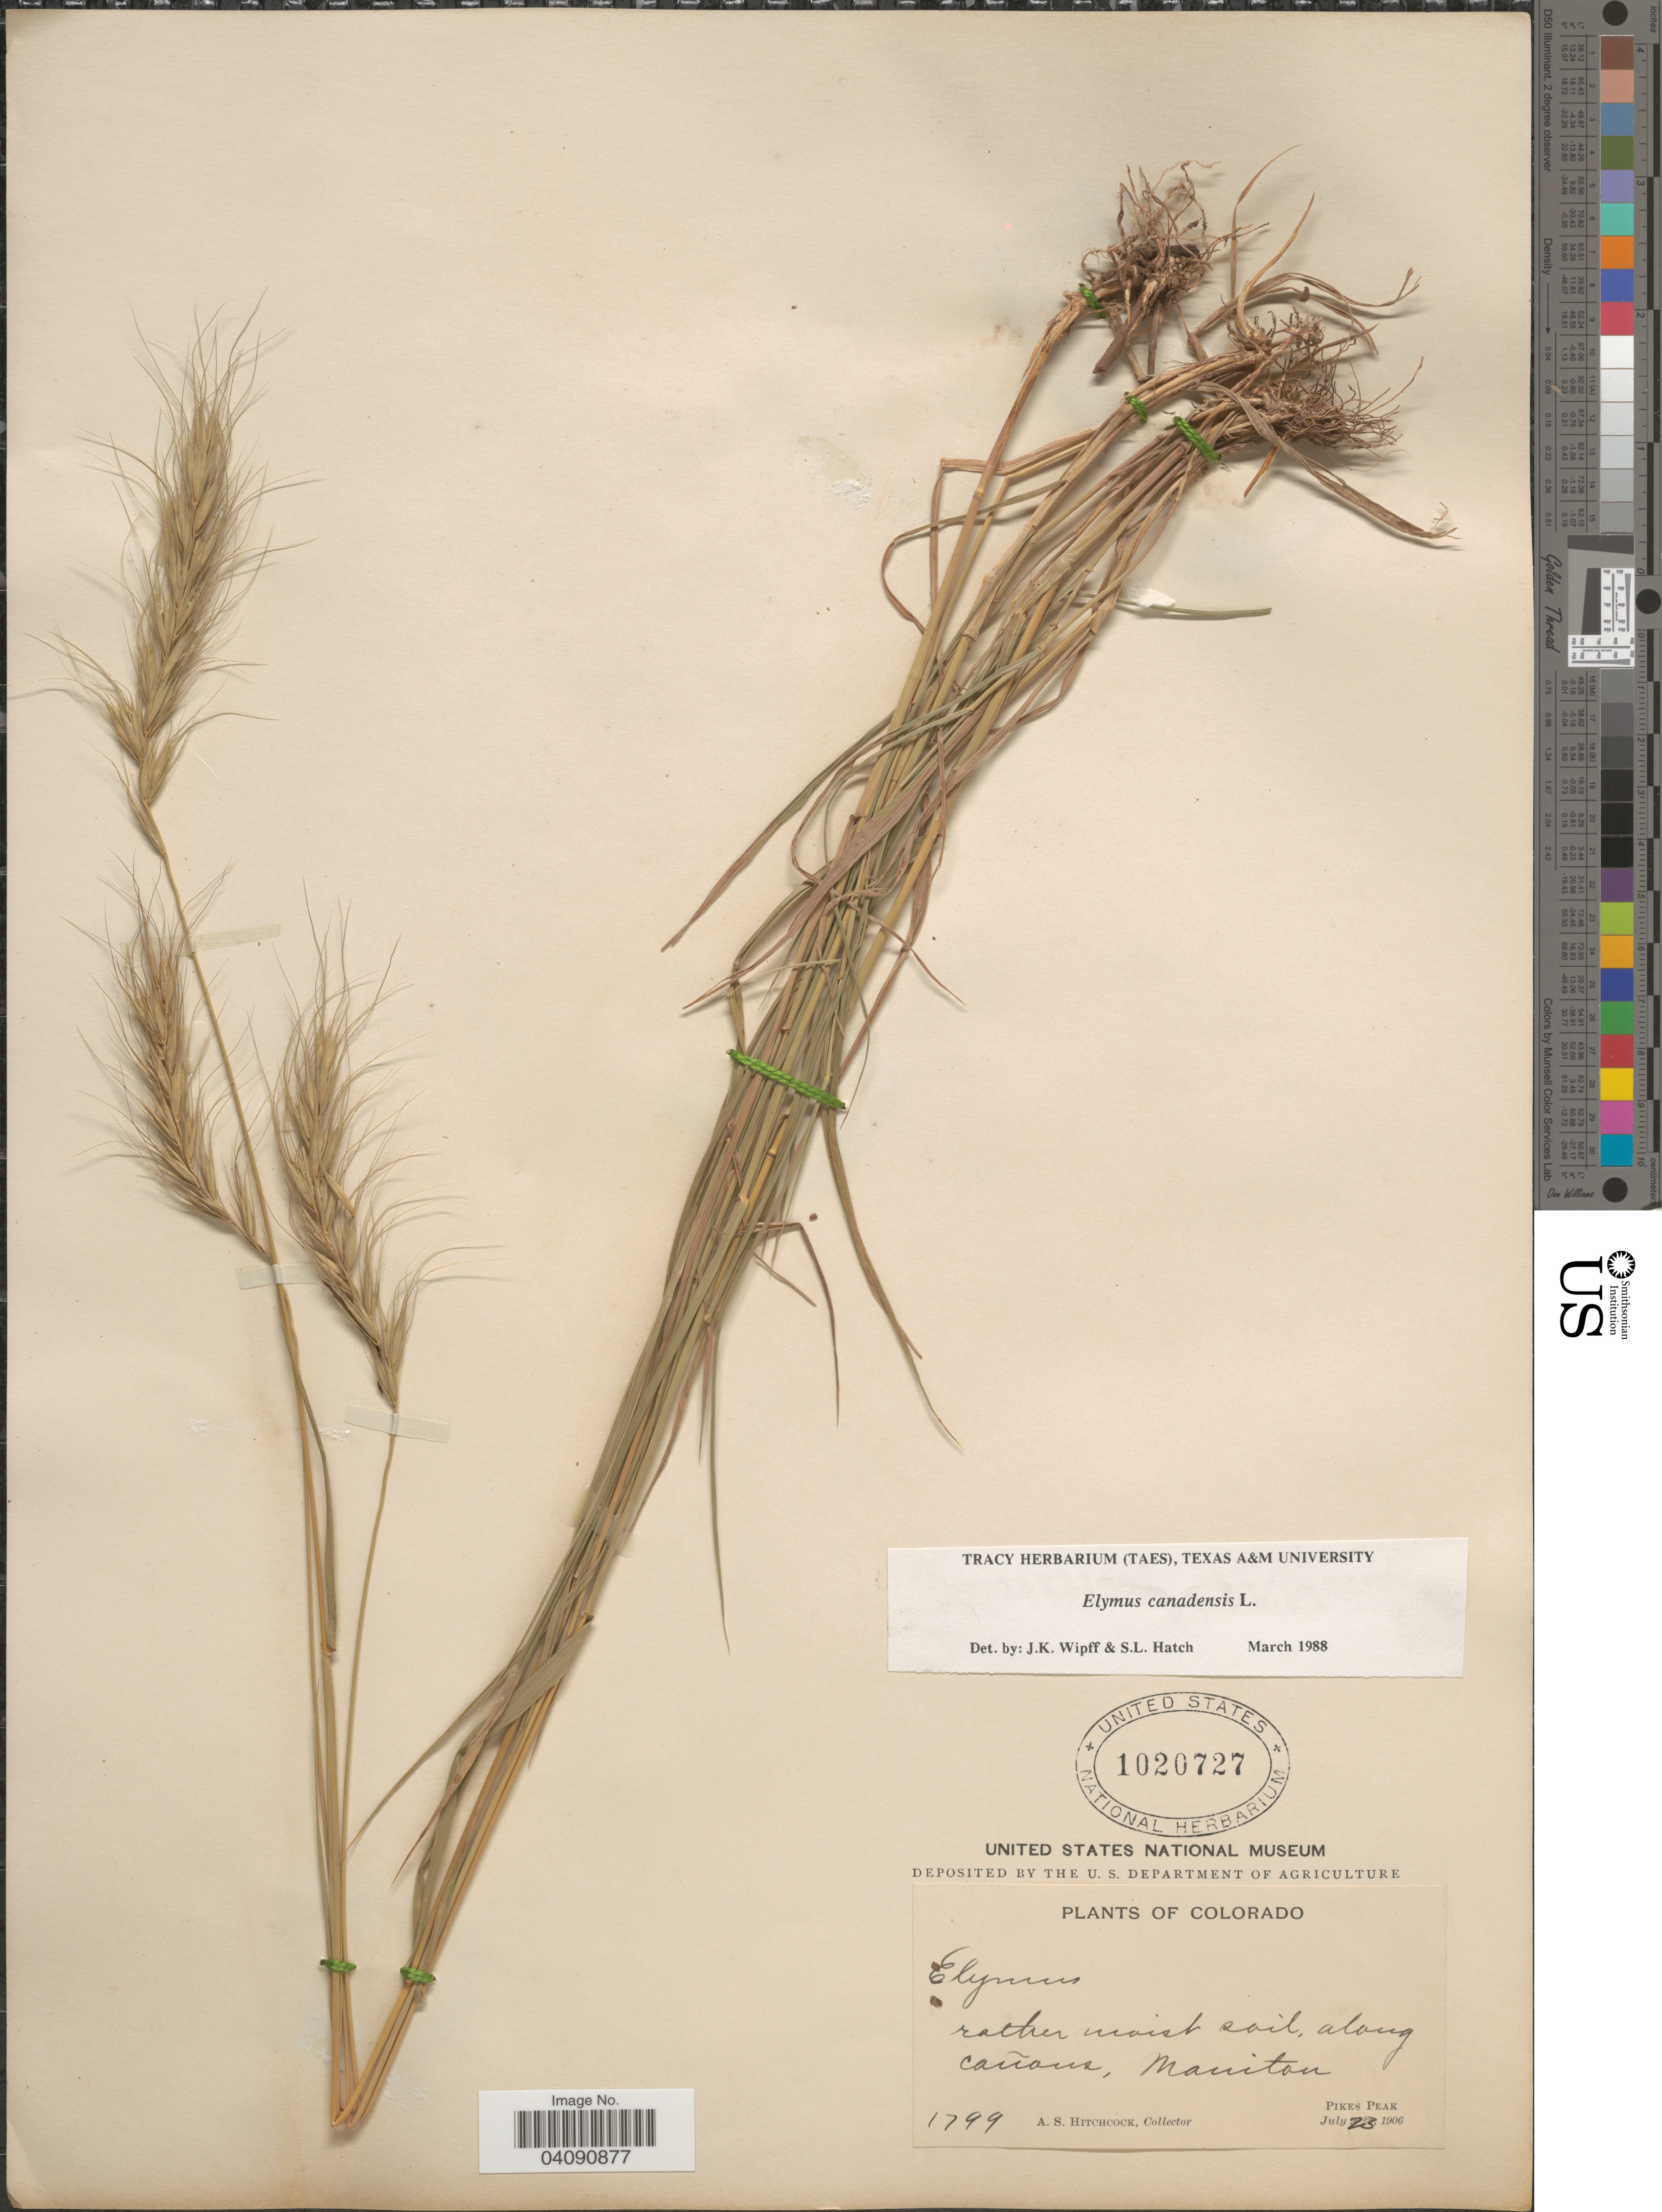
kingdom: Plantae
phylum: Tracheophyta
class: Liliopsida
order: Poales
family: Poaceae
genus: Elymus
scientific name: Elymus canadensis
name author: L.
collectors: A. S. Hitchcock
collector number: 1799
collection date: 1906-07-23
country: United States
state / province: Colorado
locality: Along cañon, Manitou. Pikes Peak.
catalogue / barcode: US 1020727